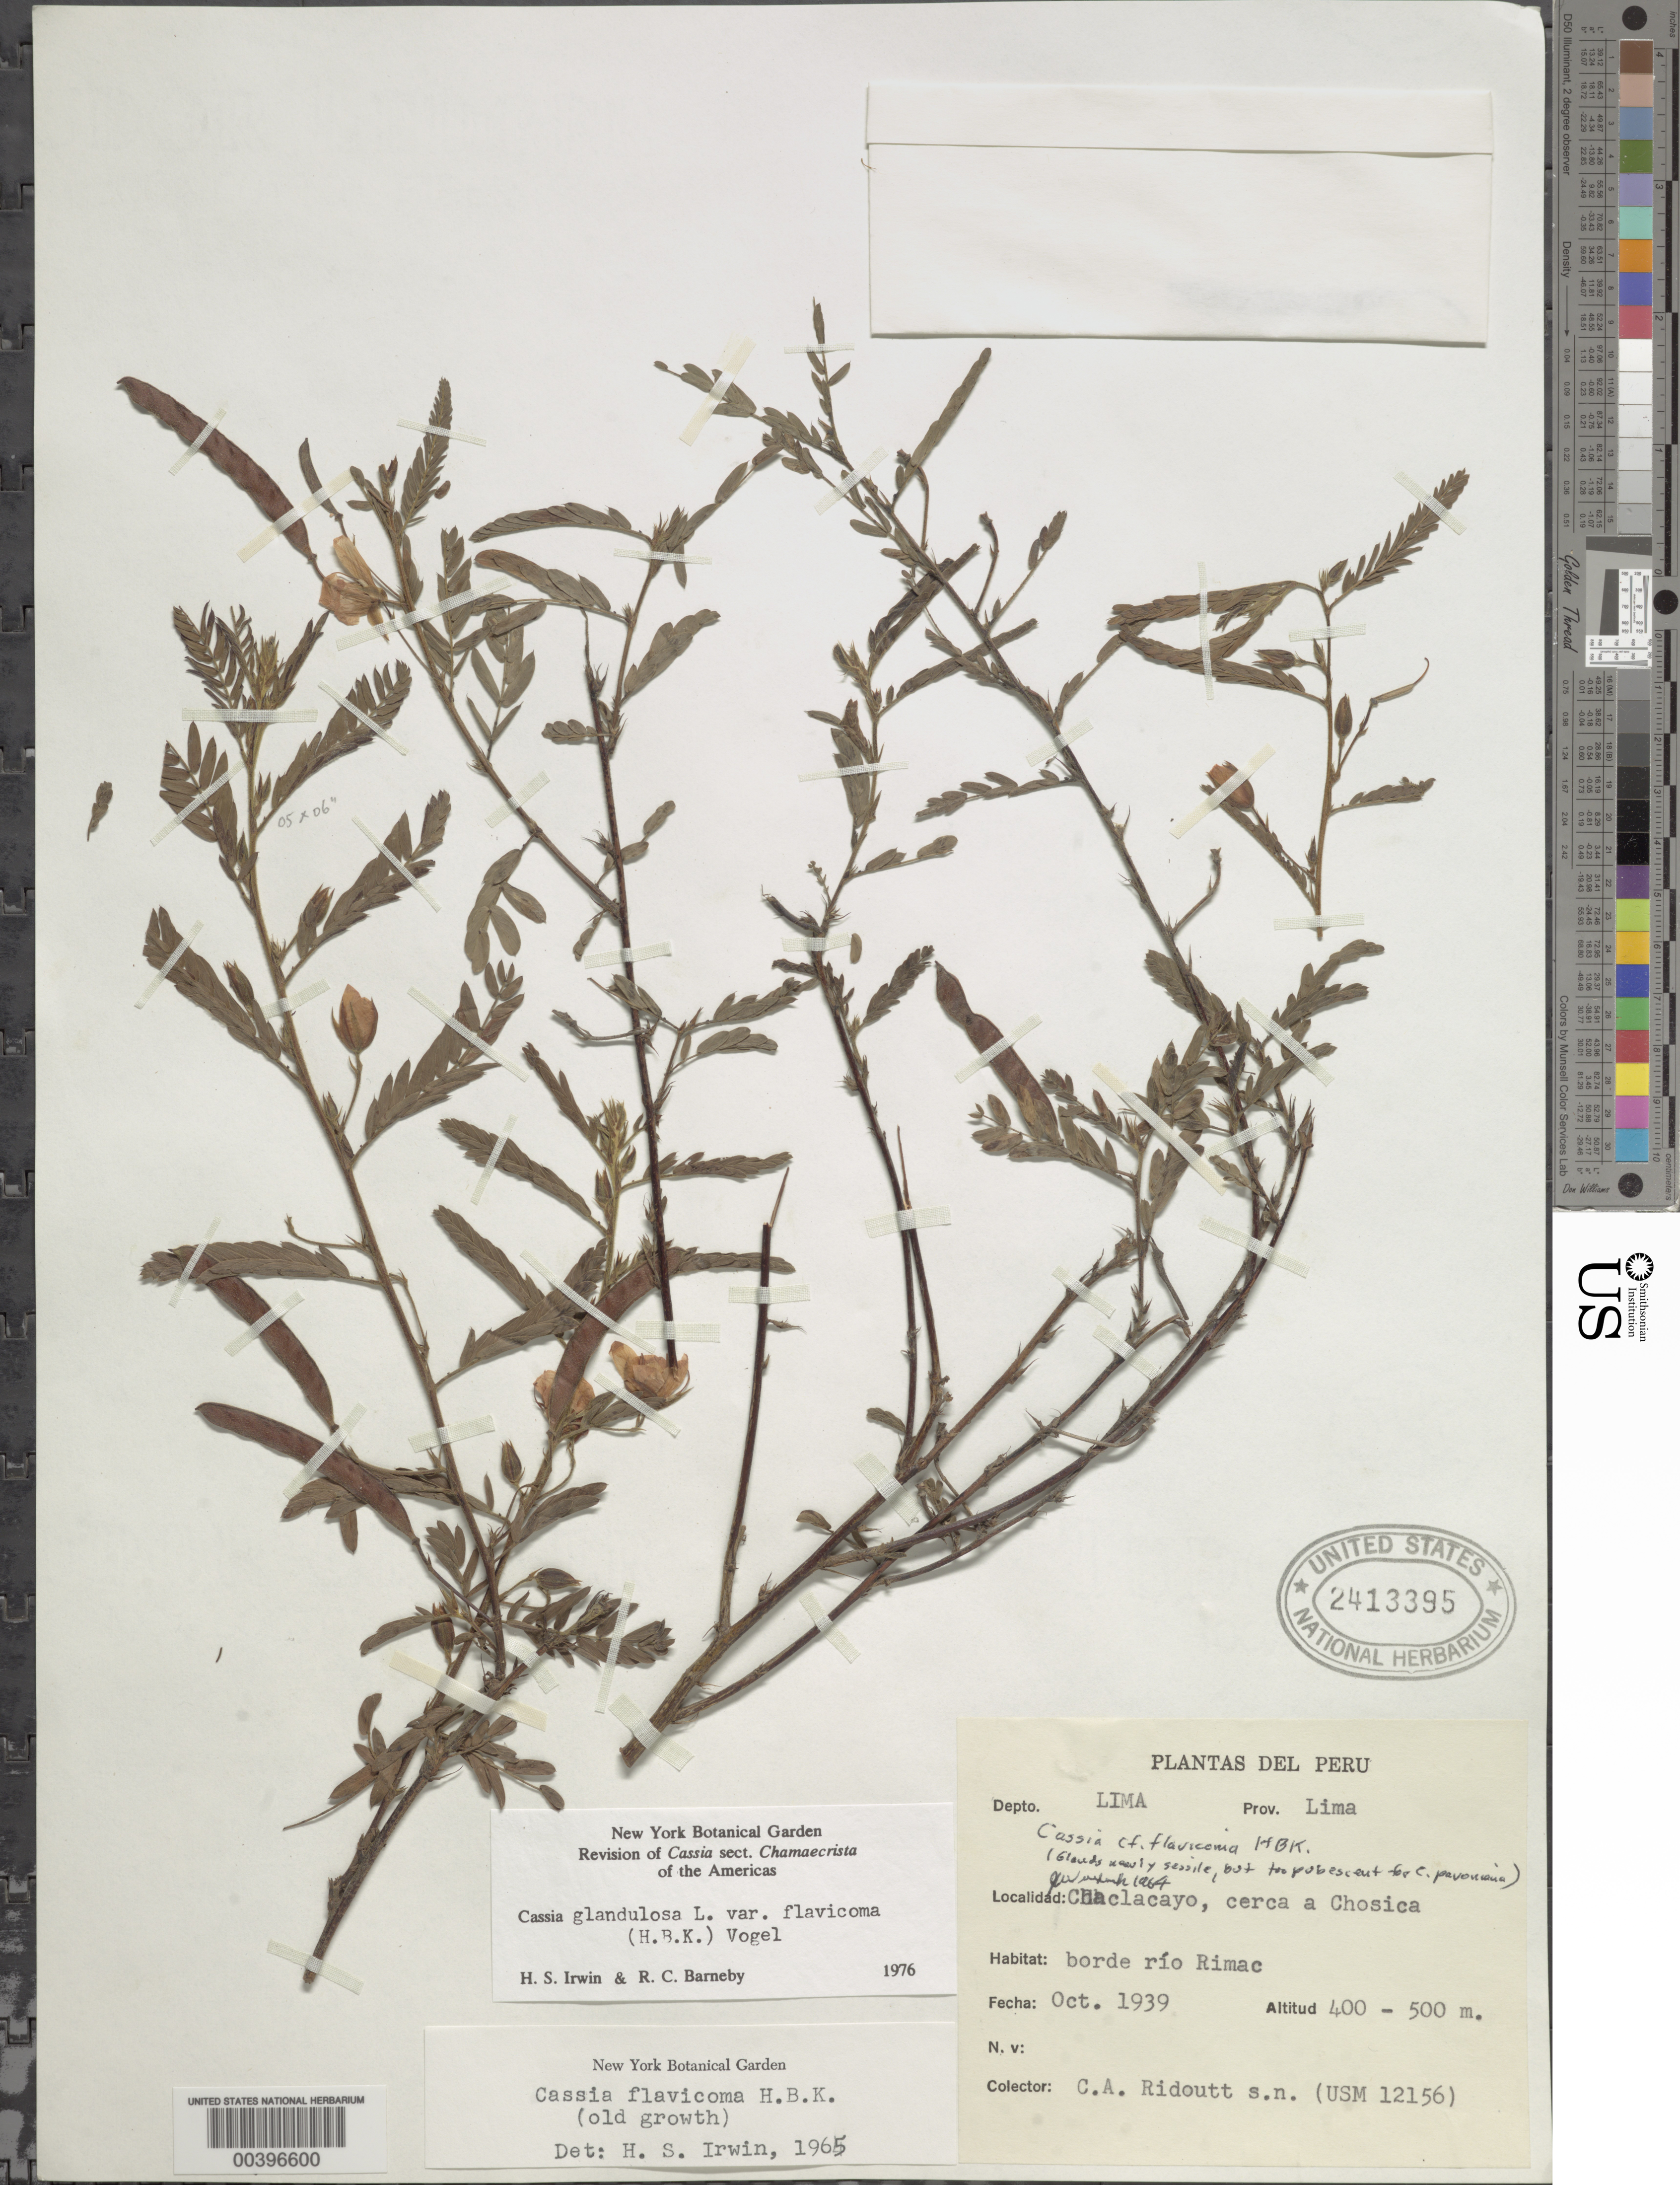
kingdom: Plantae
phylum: Tracheophyta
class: Magnoliopsida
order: Fabales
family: Fabaceae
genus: Chamaecrista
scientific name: Chamaecrista glandulosa var. flavicoma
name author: (Kunth) H.S. Irwin & Barneby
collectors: C. Ridoutt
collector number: s.n. (usm 12156)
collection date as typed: Oct 1939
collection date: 1939-10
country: Peru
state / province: Lima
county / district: Lima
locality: Chaclacayo, cerca a chosica; borde rio rimac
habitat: Borde rio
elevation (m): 400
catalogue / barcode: US 2413395